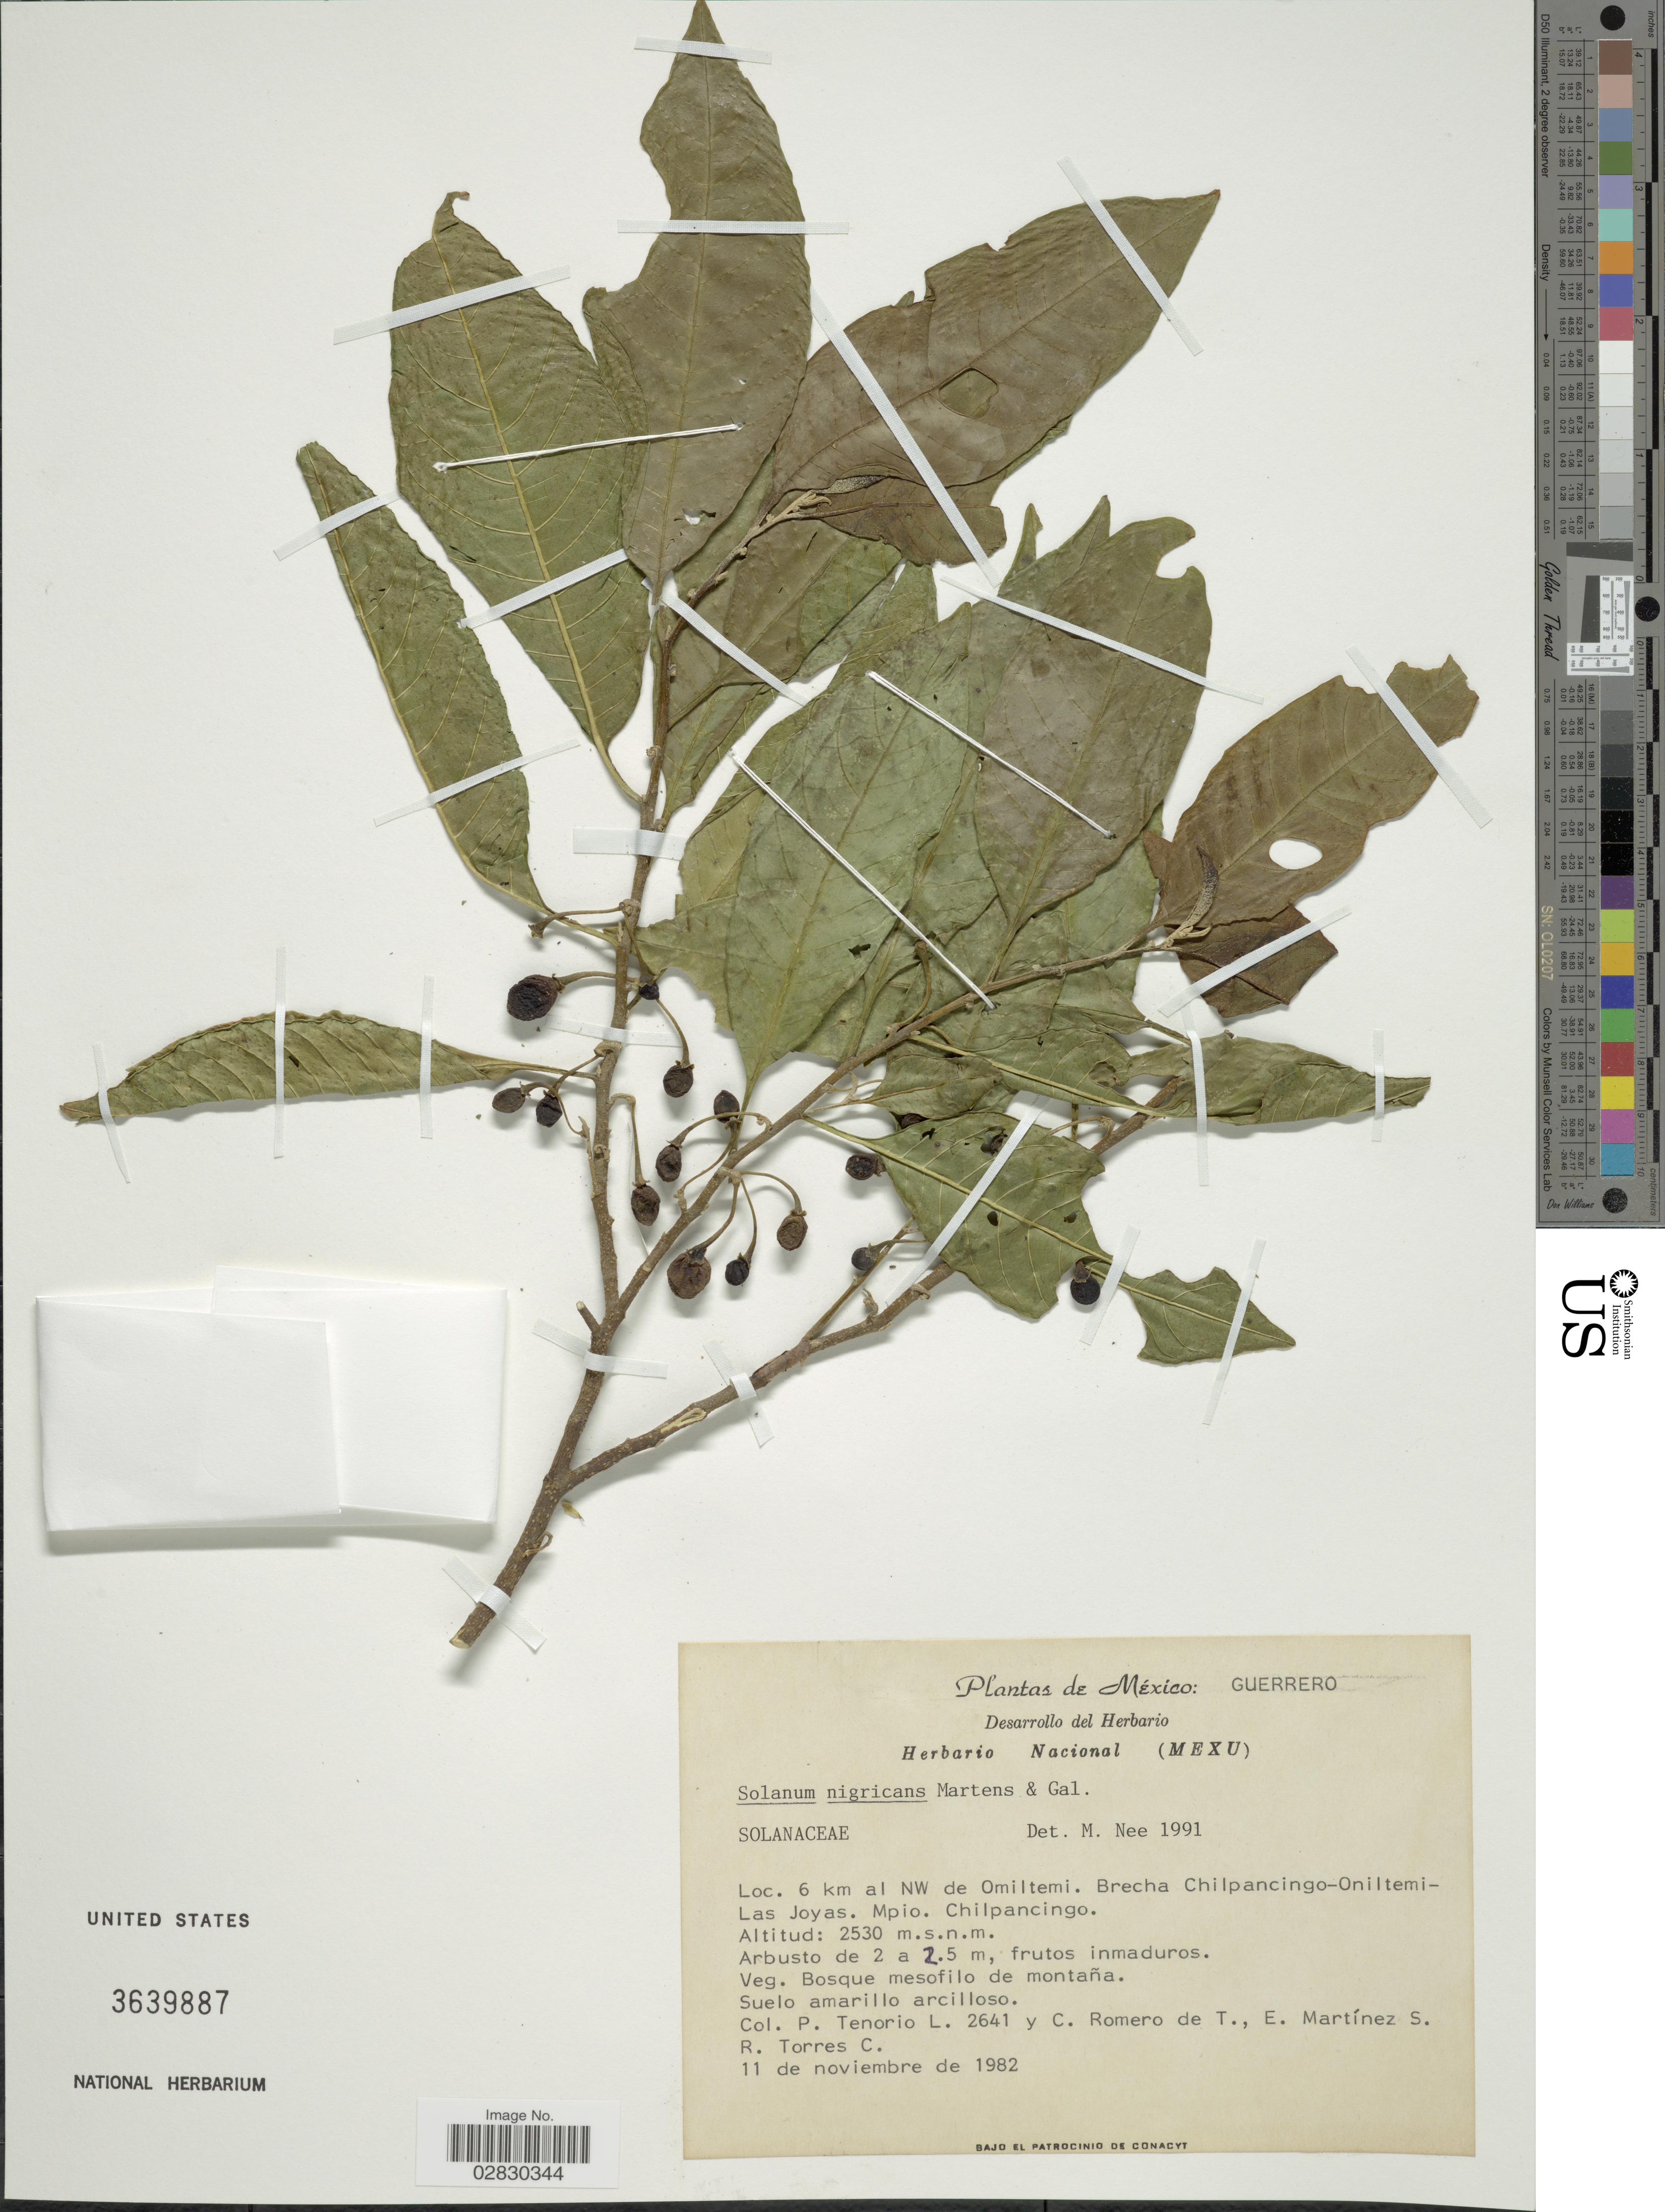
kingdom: Plantae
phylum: Tracheophyta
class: Magnoliopsida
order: Solanales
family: Solanaceae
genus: Solanum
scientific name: Solanum nigricans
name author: M. Martens & Galeotti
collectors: P. Tenorio L., C. Romero de T., E. M. Martínez S. & R. Torres C.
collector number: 2641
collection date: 1982-11-11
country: Mexico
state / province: Guerrero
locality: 6 km al NW de Omiltemi. Brecha Chilpancingo-Oniltemi-Las Joyas. Mpio. Chilpancingo.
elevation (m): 2530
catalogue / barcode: US 3639887